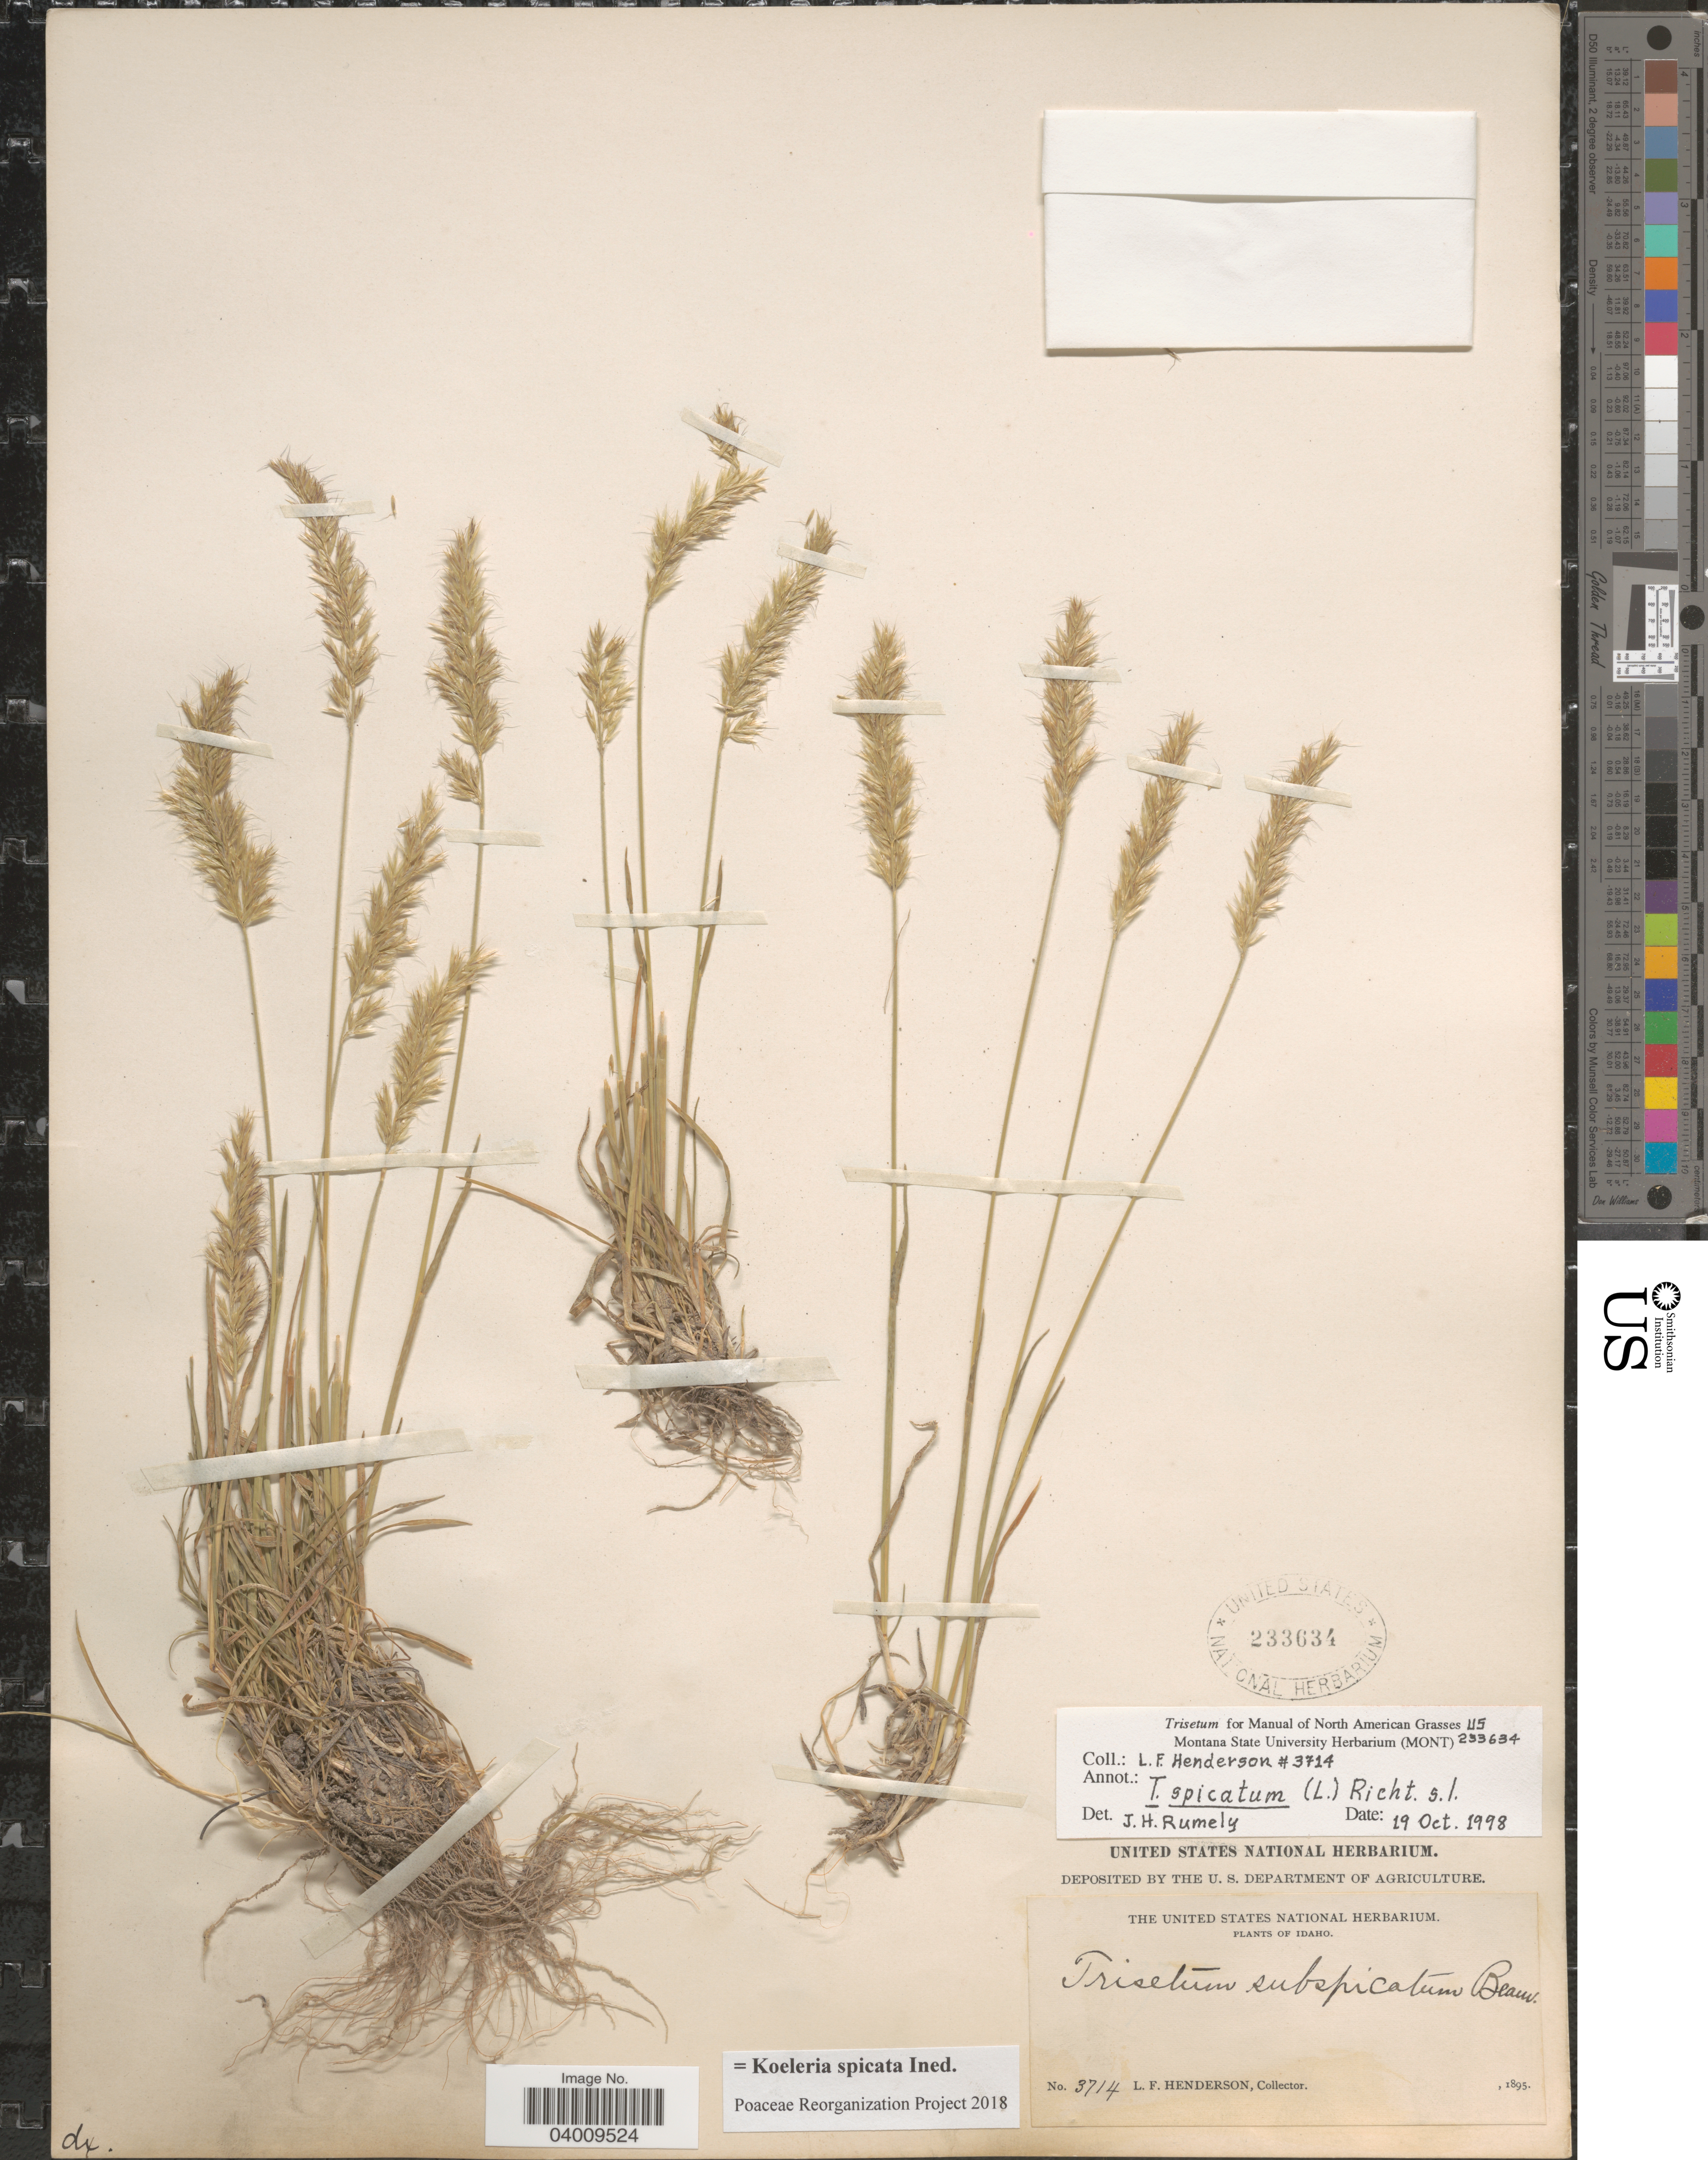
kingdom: Plantae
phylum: Tracheophyta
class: Liliopsida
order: Poales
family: Poaceae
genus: Koeleria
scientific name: Koeleria spicata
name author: (L.) Barberá et al.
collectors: L. Henderson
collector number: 3714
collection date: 1895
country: United States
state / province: Idaho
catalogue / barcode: US 233634